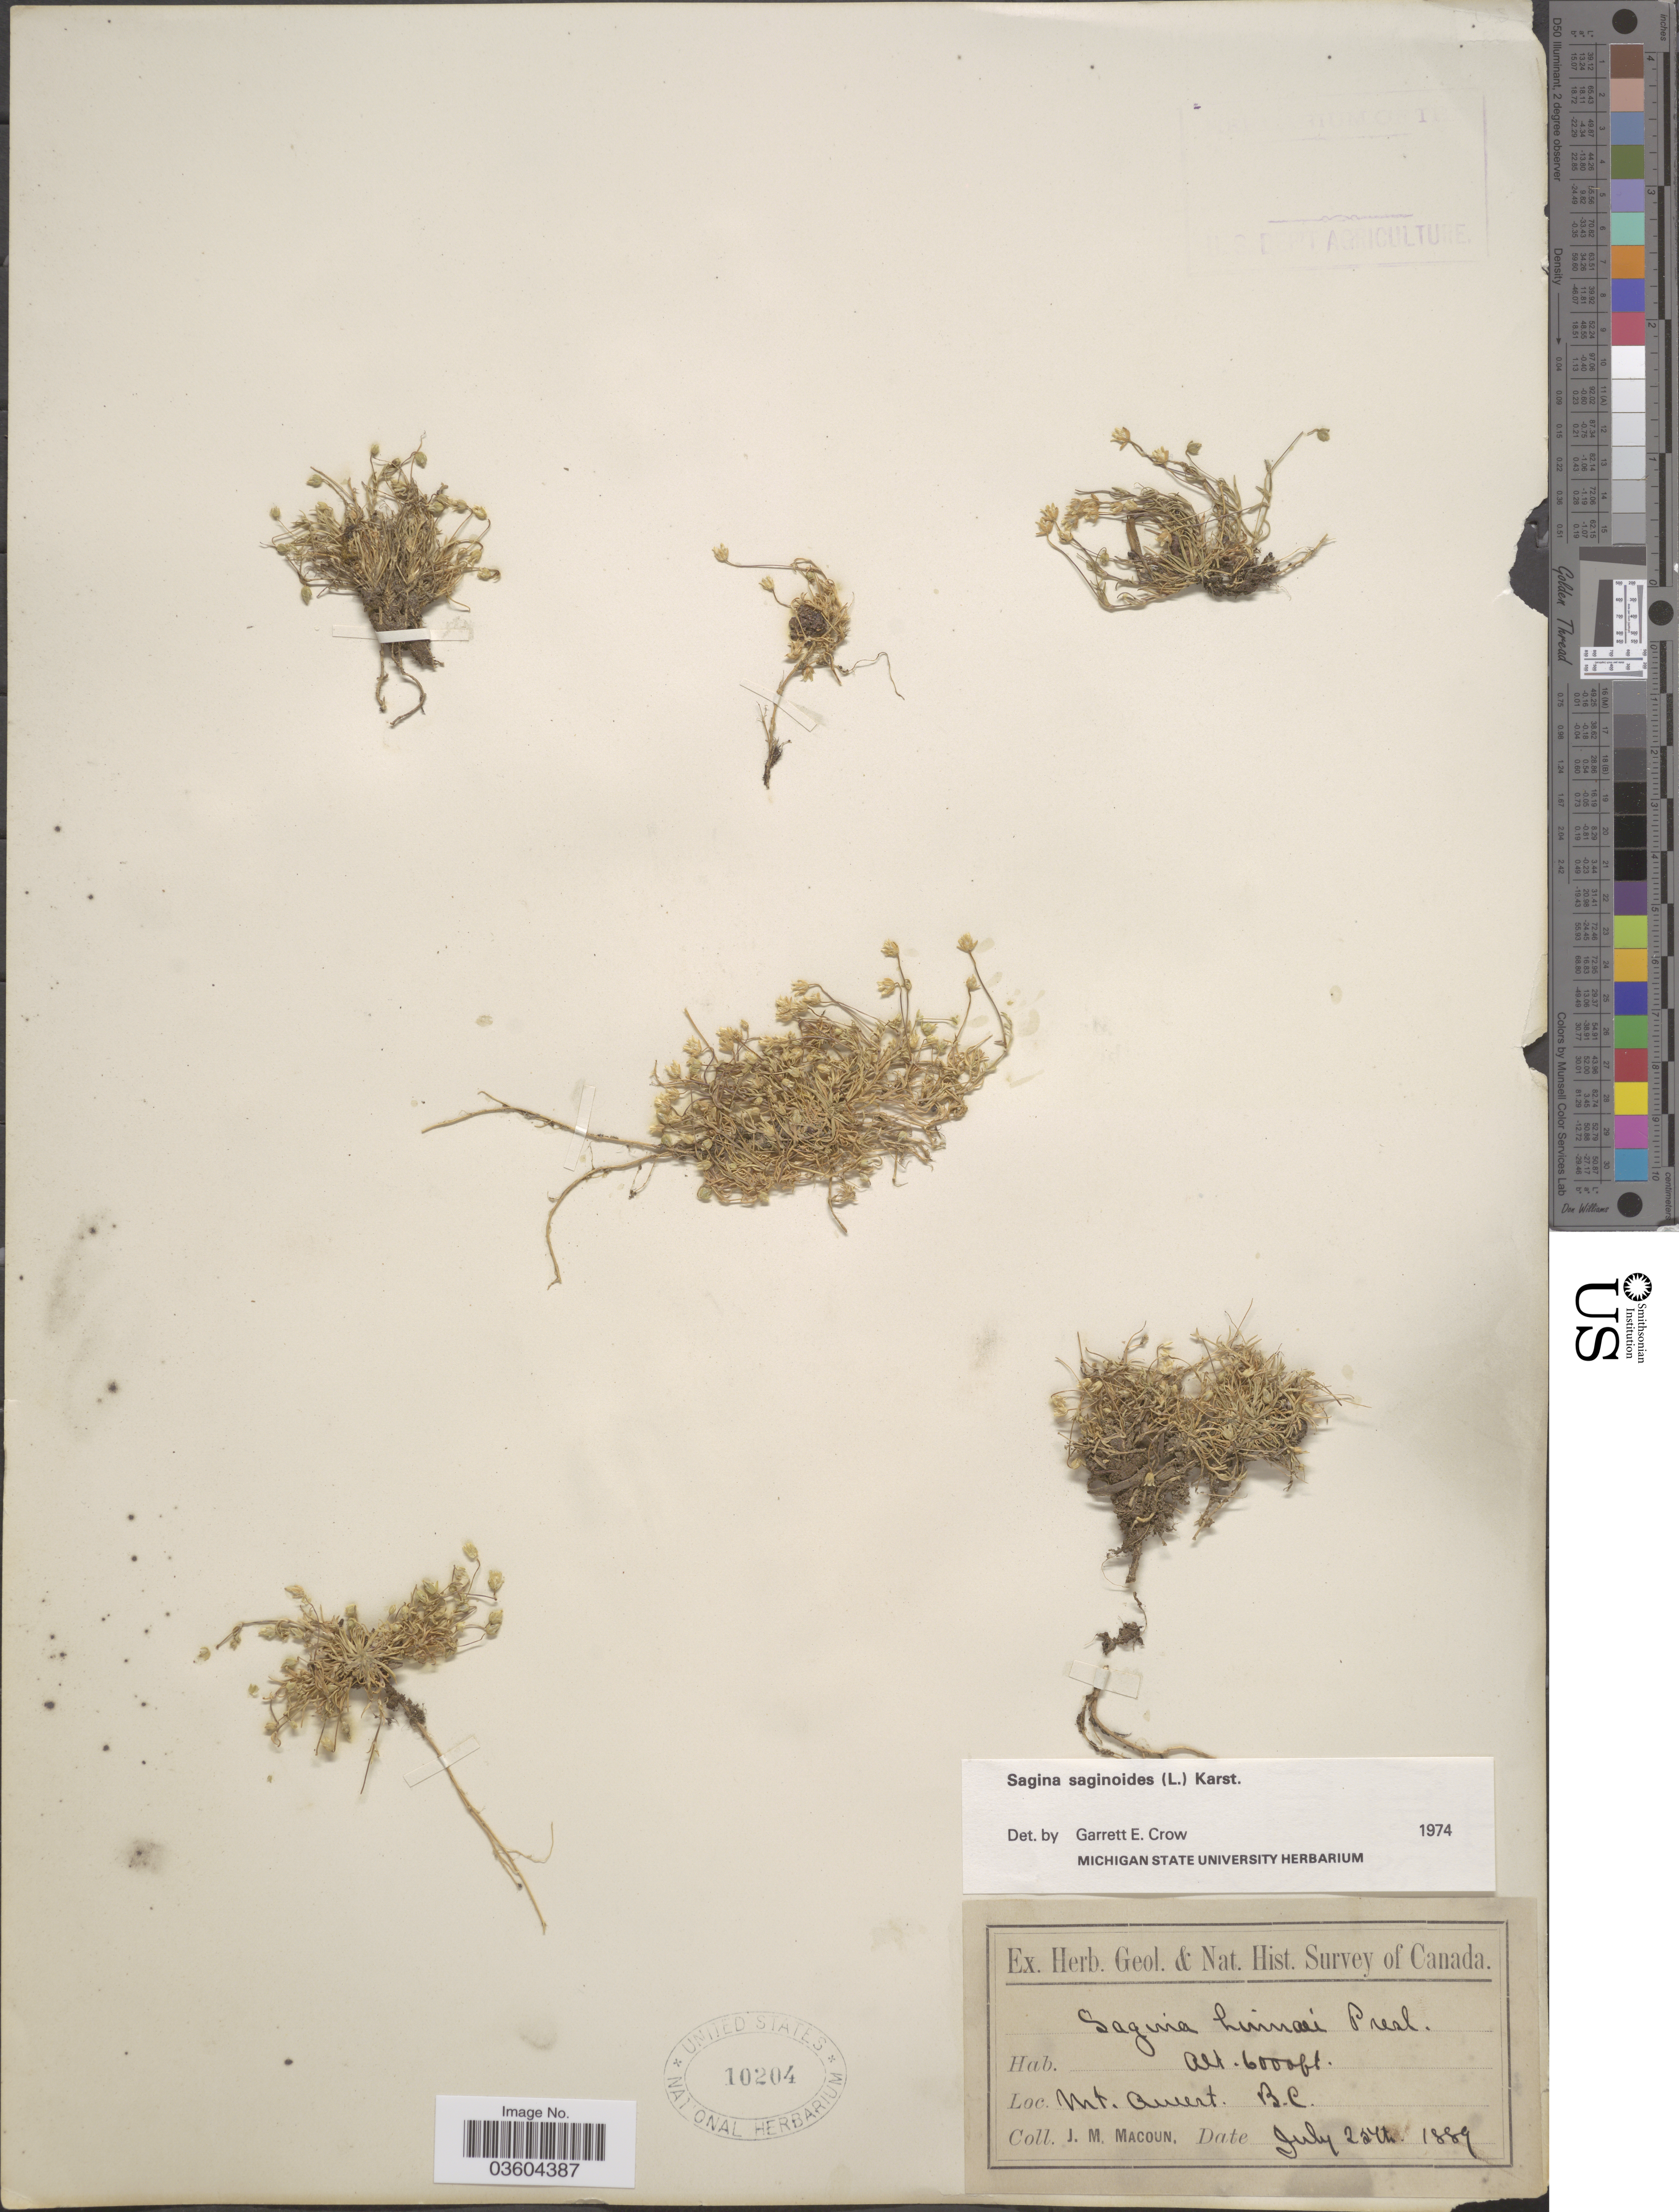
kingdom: Plantae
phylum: Tracheophyta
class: Magnoliopsida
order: Caryophyllales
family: Caryophyllaceae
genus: Sagina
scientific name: Sagina saginoides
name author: (L.) H. Karst.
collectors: J. M. Macoun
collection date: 1889-07-25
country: Canada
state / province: British Columbia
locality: Mt. Amest. B.C.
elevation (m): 1829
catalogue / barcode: US 10204